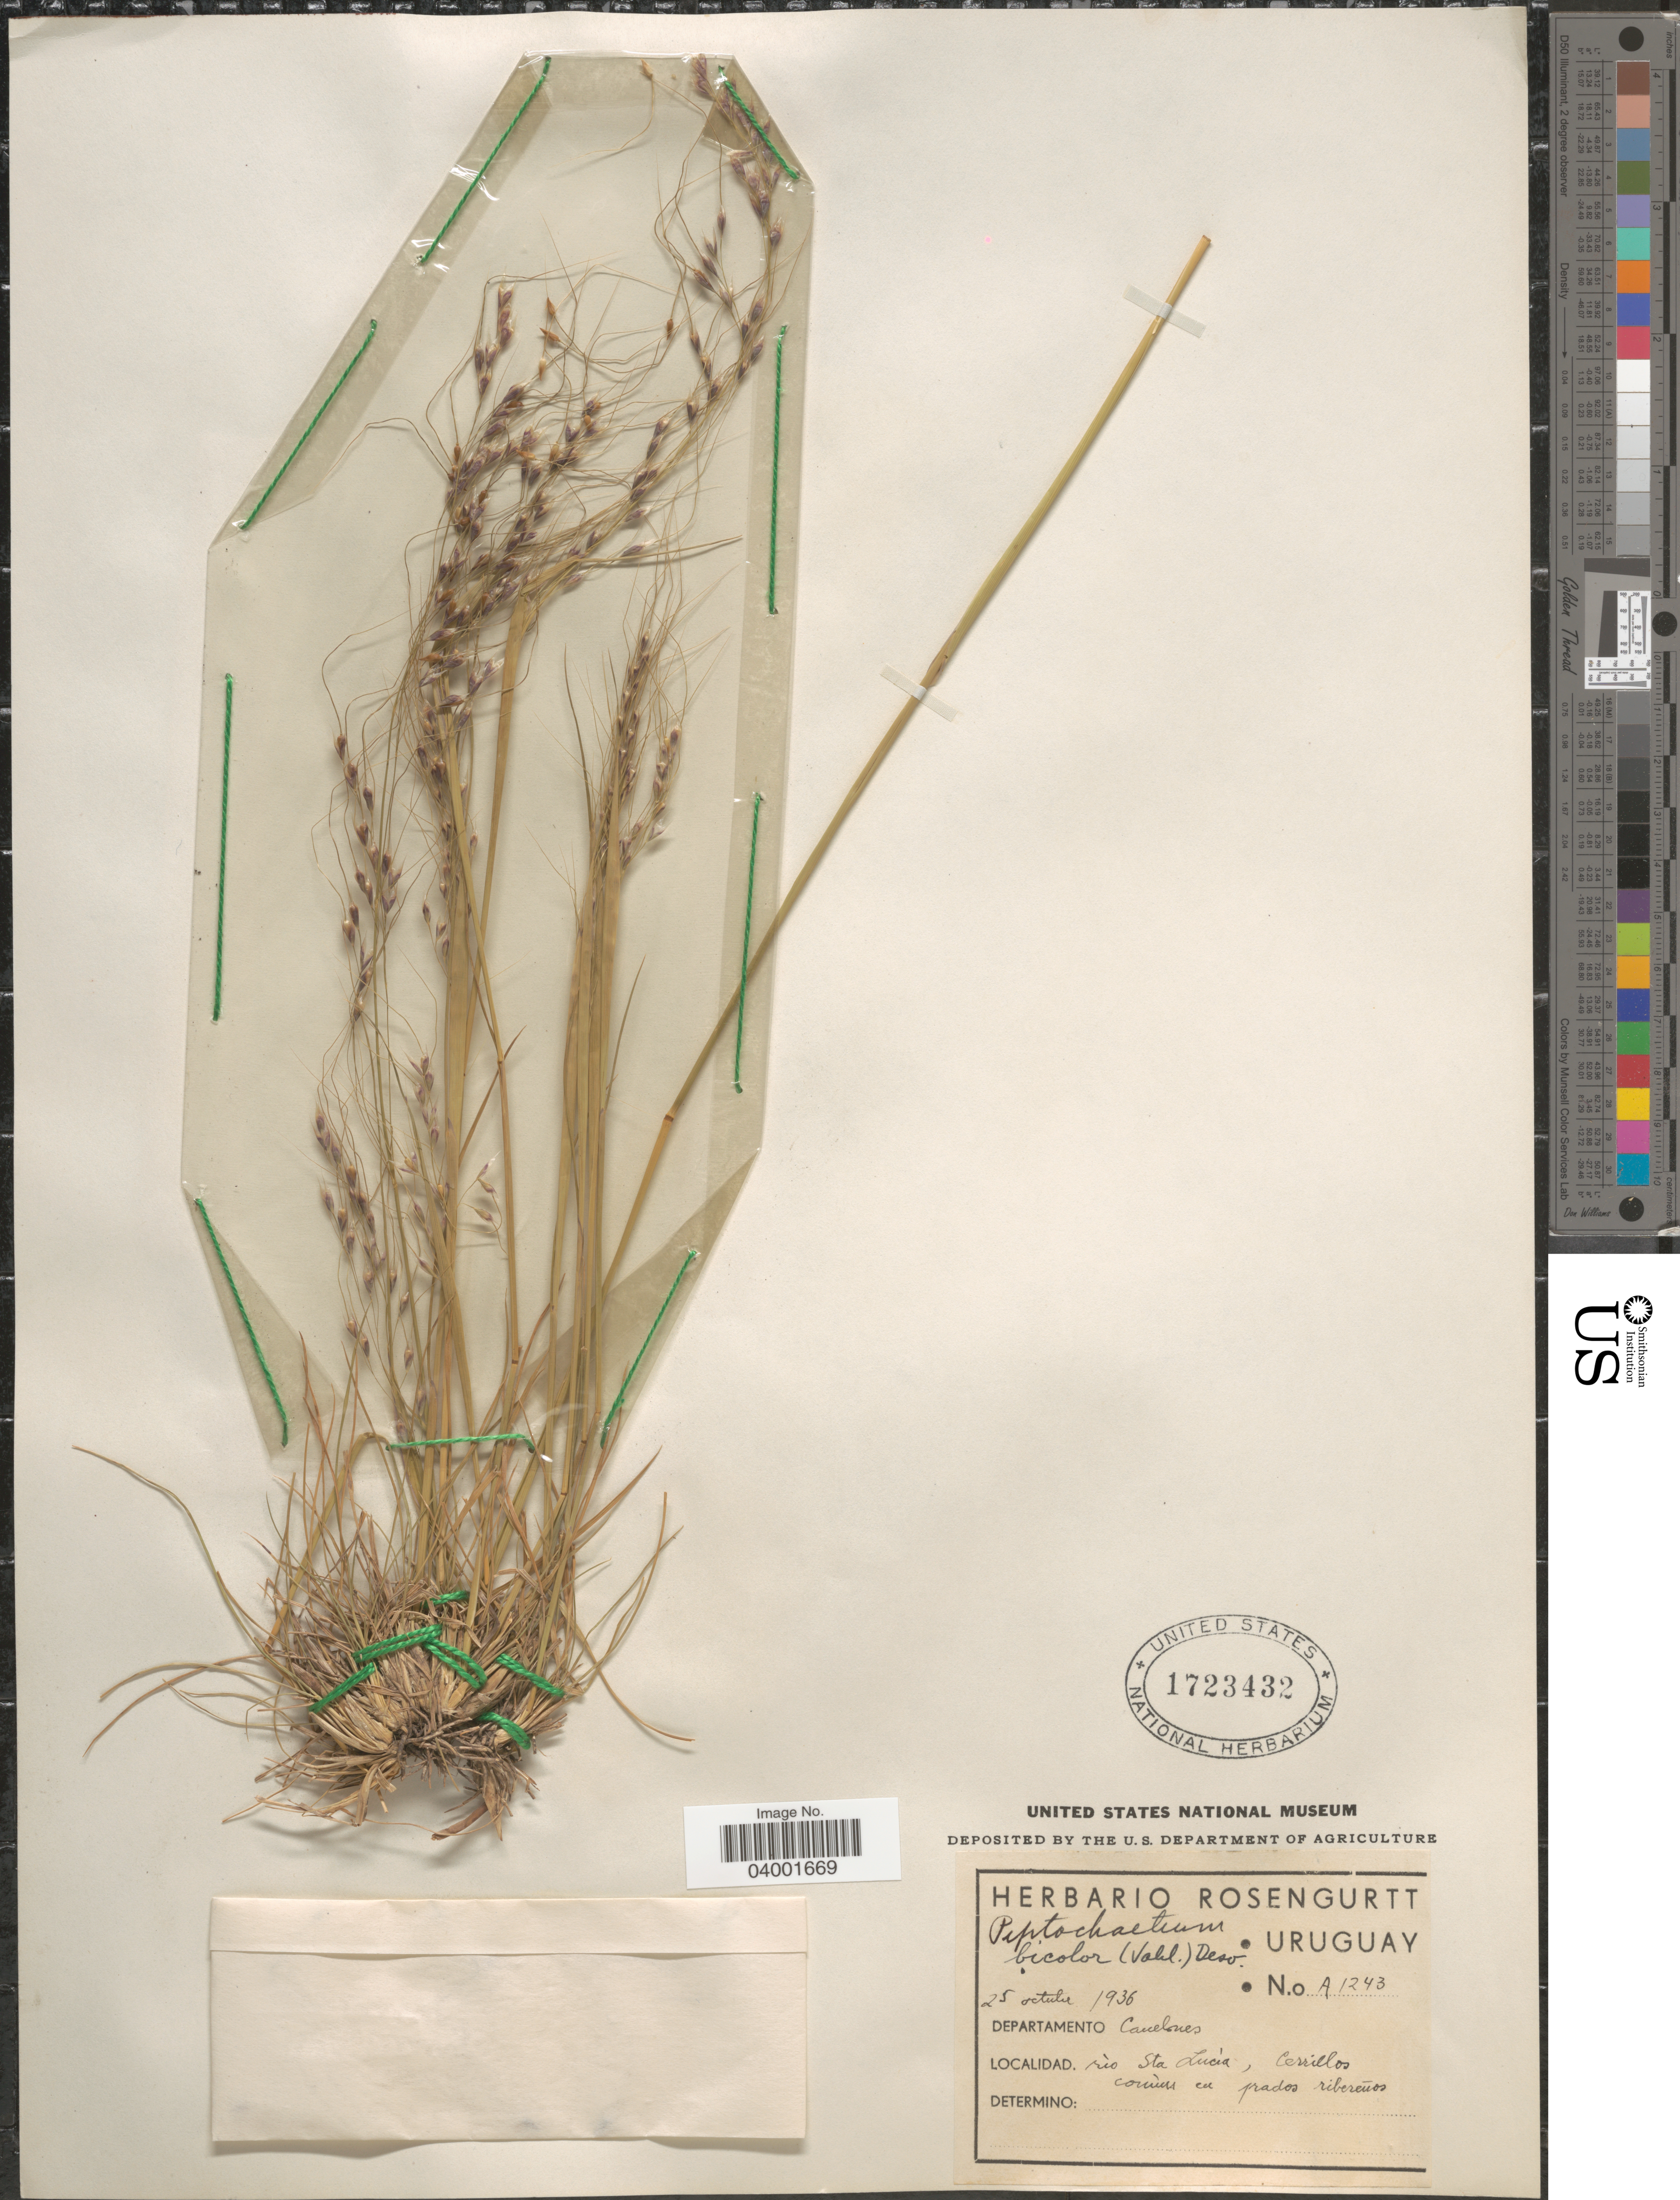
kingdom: Plantae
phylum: Tracheophyta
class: Liliopsida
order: Poales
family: Poaceae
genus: Piptochaetium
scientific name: Piptochaetium bicolor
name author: (Vahl) É. Desv.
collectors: ex herb. Rosengurtt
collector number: A1243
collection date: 1936-10-25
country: Uruguay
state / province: Canelones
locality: Departamento Canelones. Río Sta Lucía.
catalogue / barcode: US 1723432